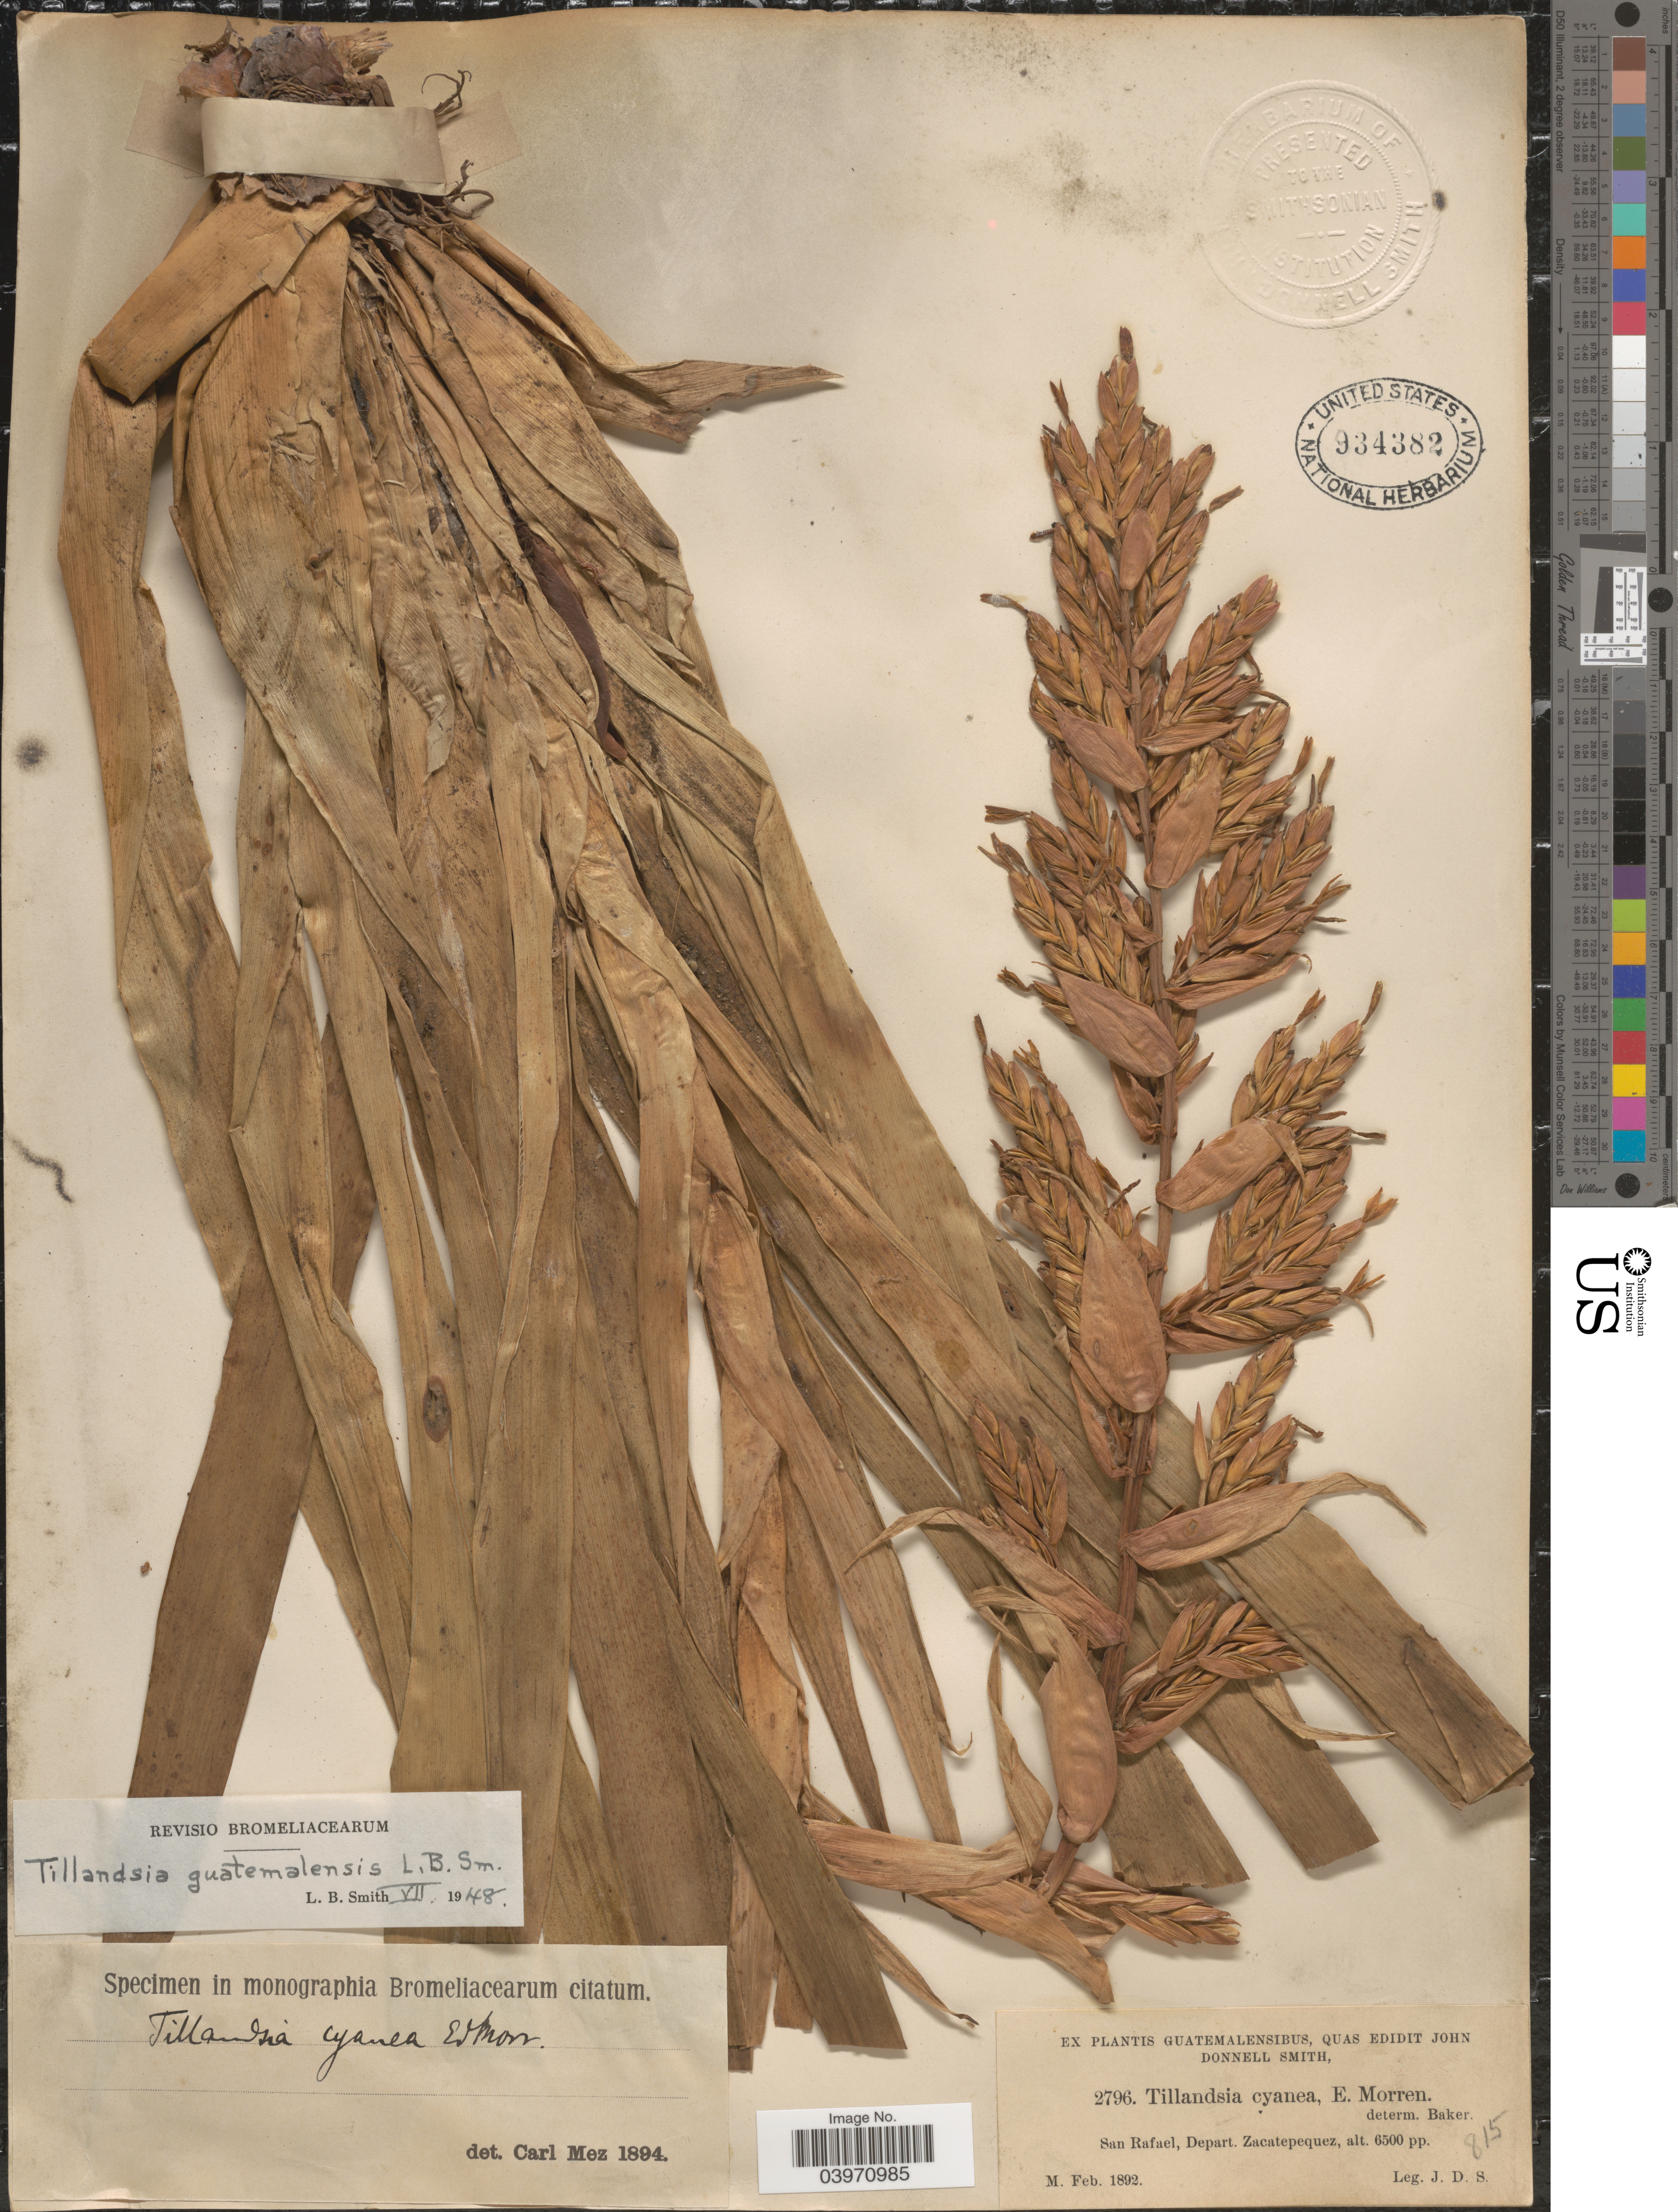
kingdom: Plantae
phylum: Tracheophyta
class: Liliopsida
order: Poales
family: Bromeliaceae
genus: Tillandsia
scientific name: Tillandsia guatemalensis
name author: L.B. Sm.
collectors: J. Donnell Smith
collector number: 2796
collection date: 1892-02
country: Guatemala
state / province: Sacatepequez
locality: San Rafael, Depart. Zacatepequez.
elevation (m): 1981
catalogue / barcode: US 934382